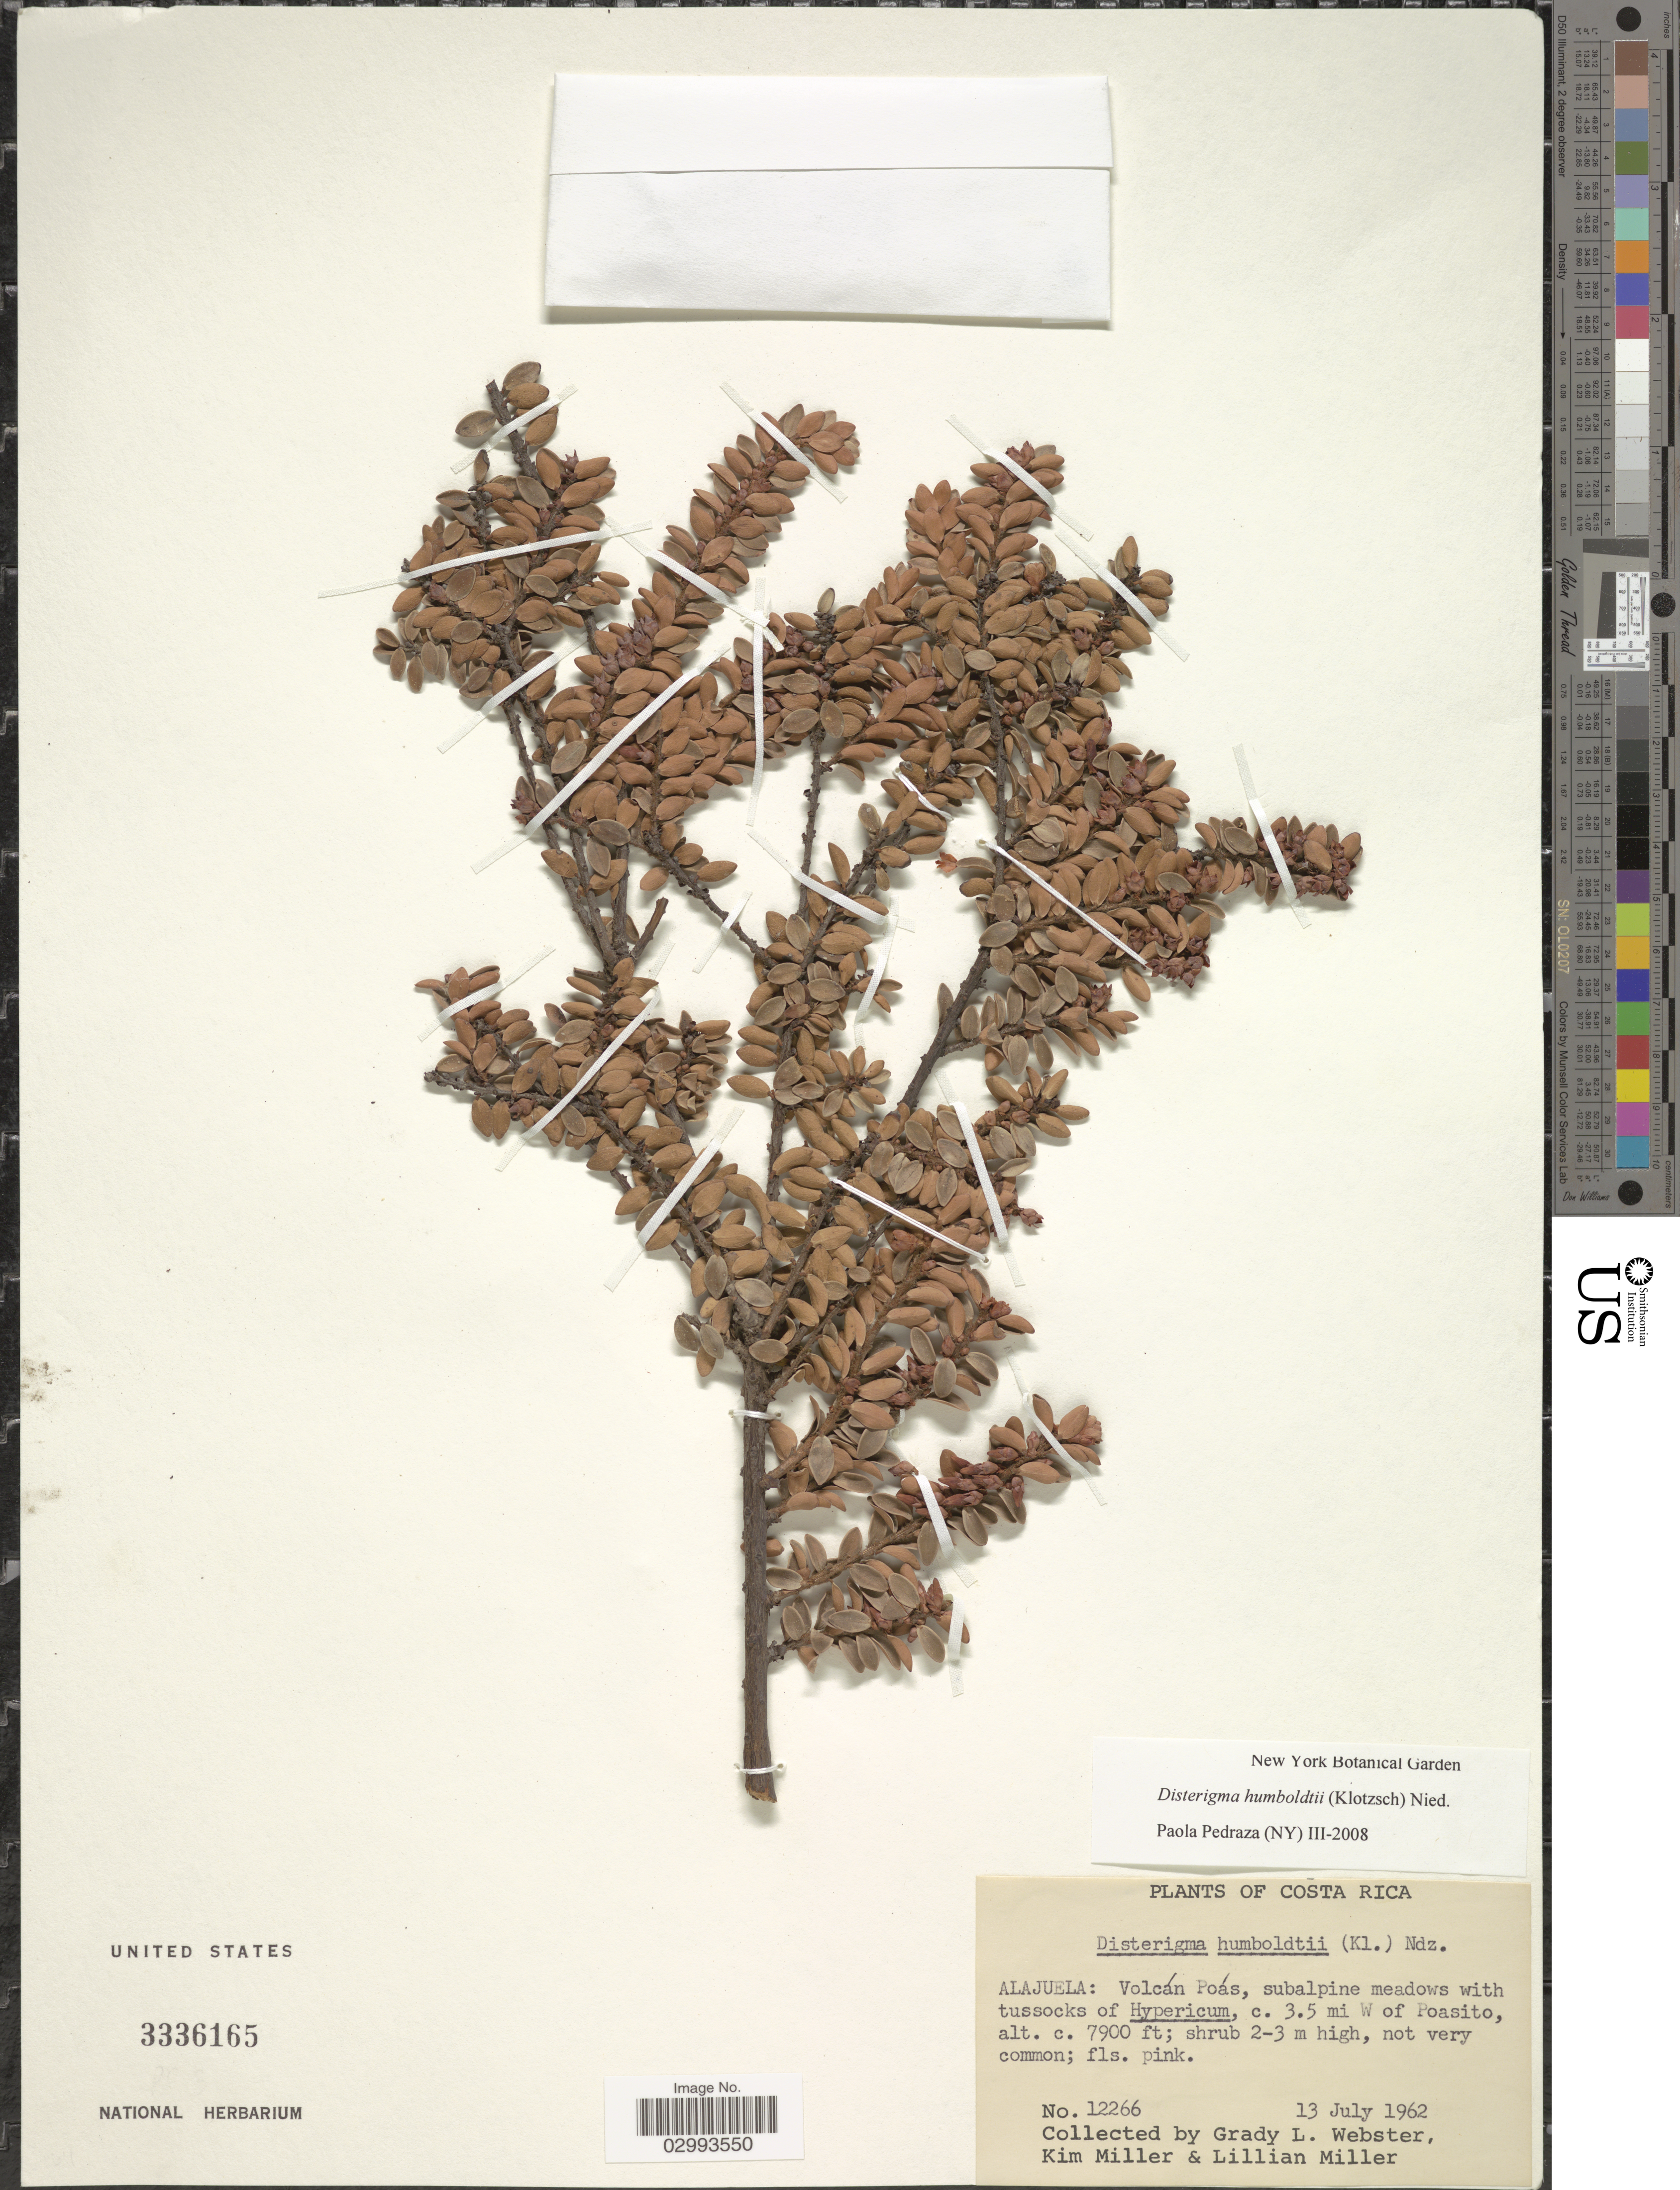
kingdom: Plantae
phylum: Tracheophyta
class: Magnoliopsida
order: Ericales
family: Ericaceae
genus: Disterigma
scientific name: Disterigma humboldtii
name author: (Klotzsch) Nied.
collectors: G. L. Webster, K. Miller & L. Miller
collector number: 12266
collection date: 1962-07-13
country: Costa Rica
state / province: Alajuela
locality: Volcán Poás, c. 3.5 mi W of Poasito.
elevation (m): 2408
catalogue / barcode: US 3336165